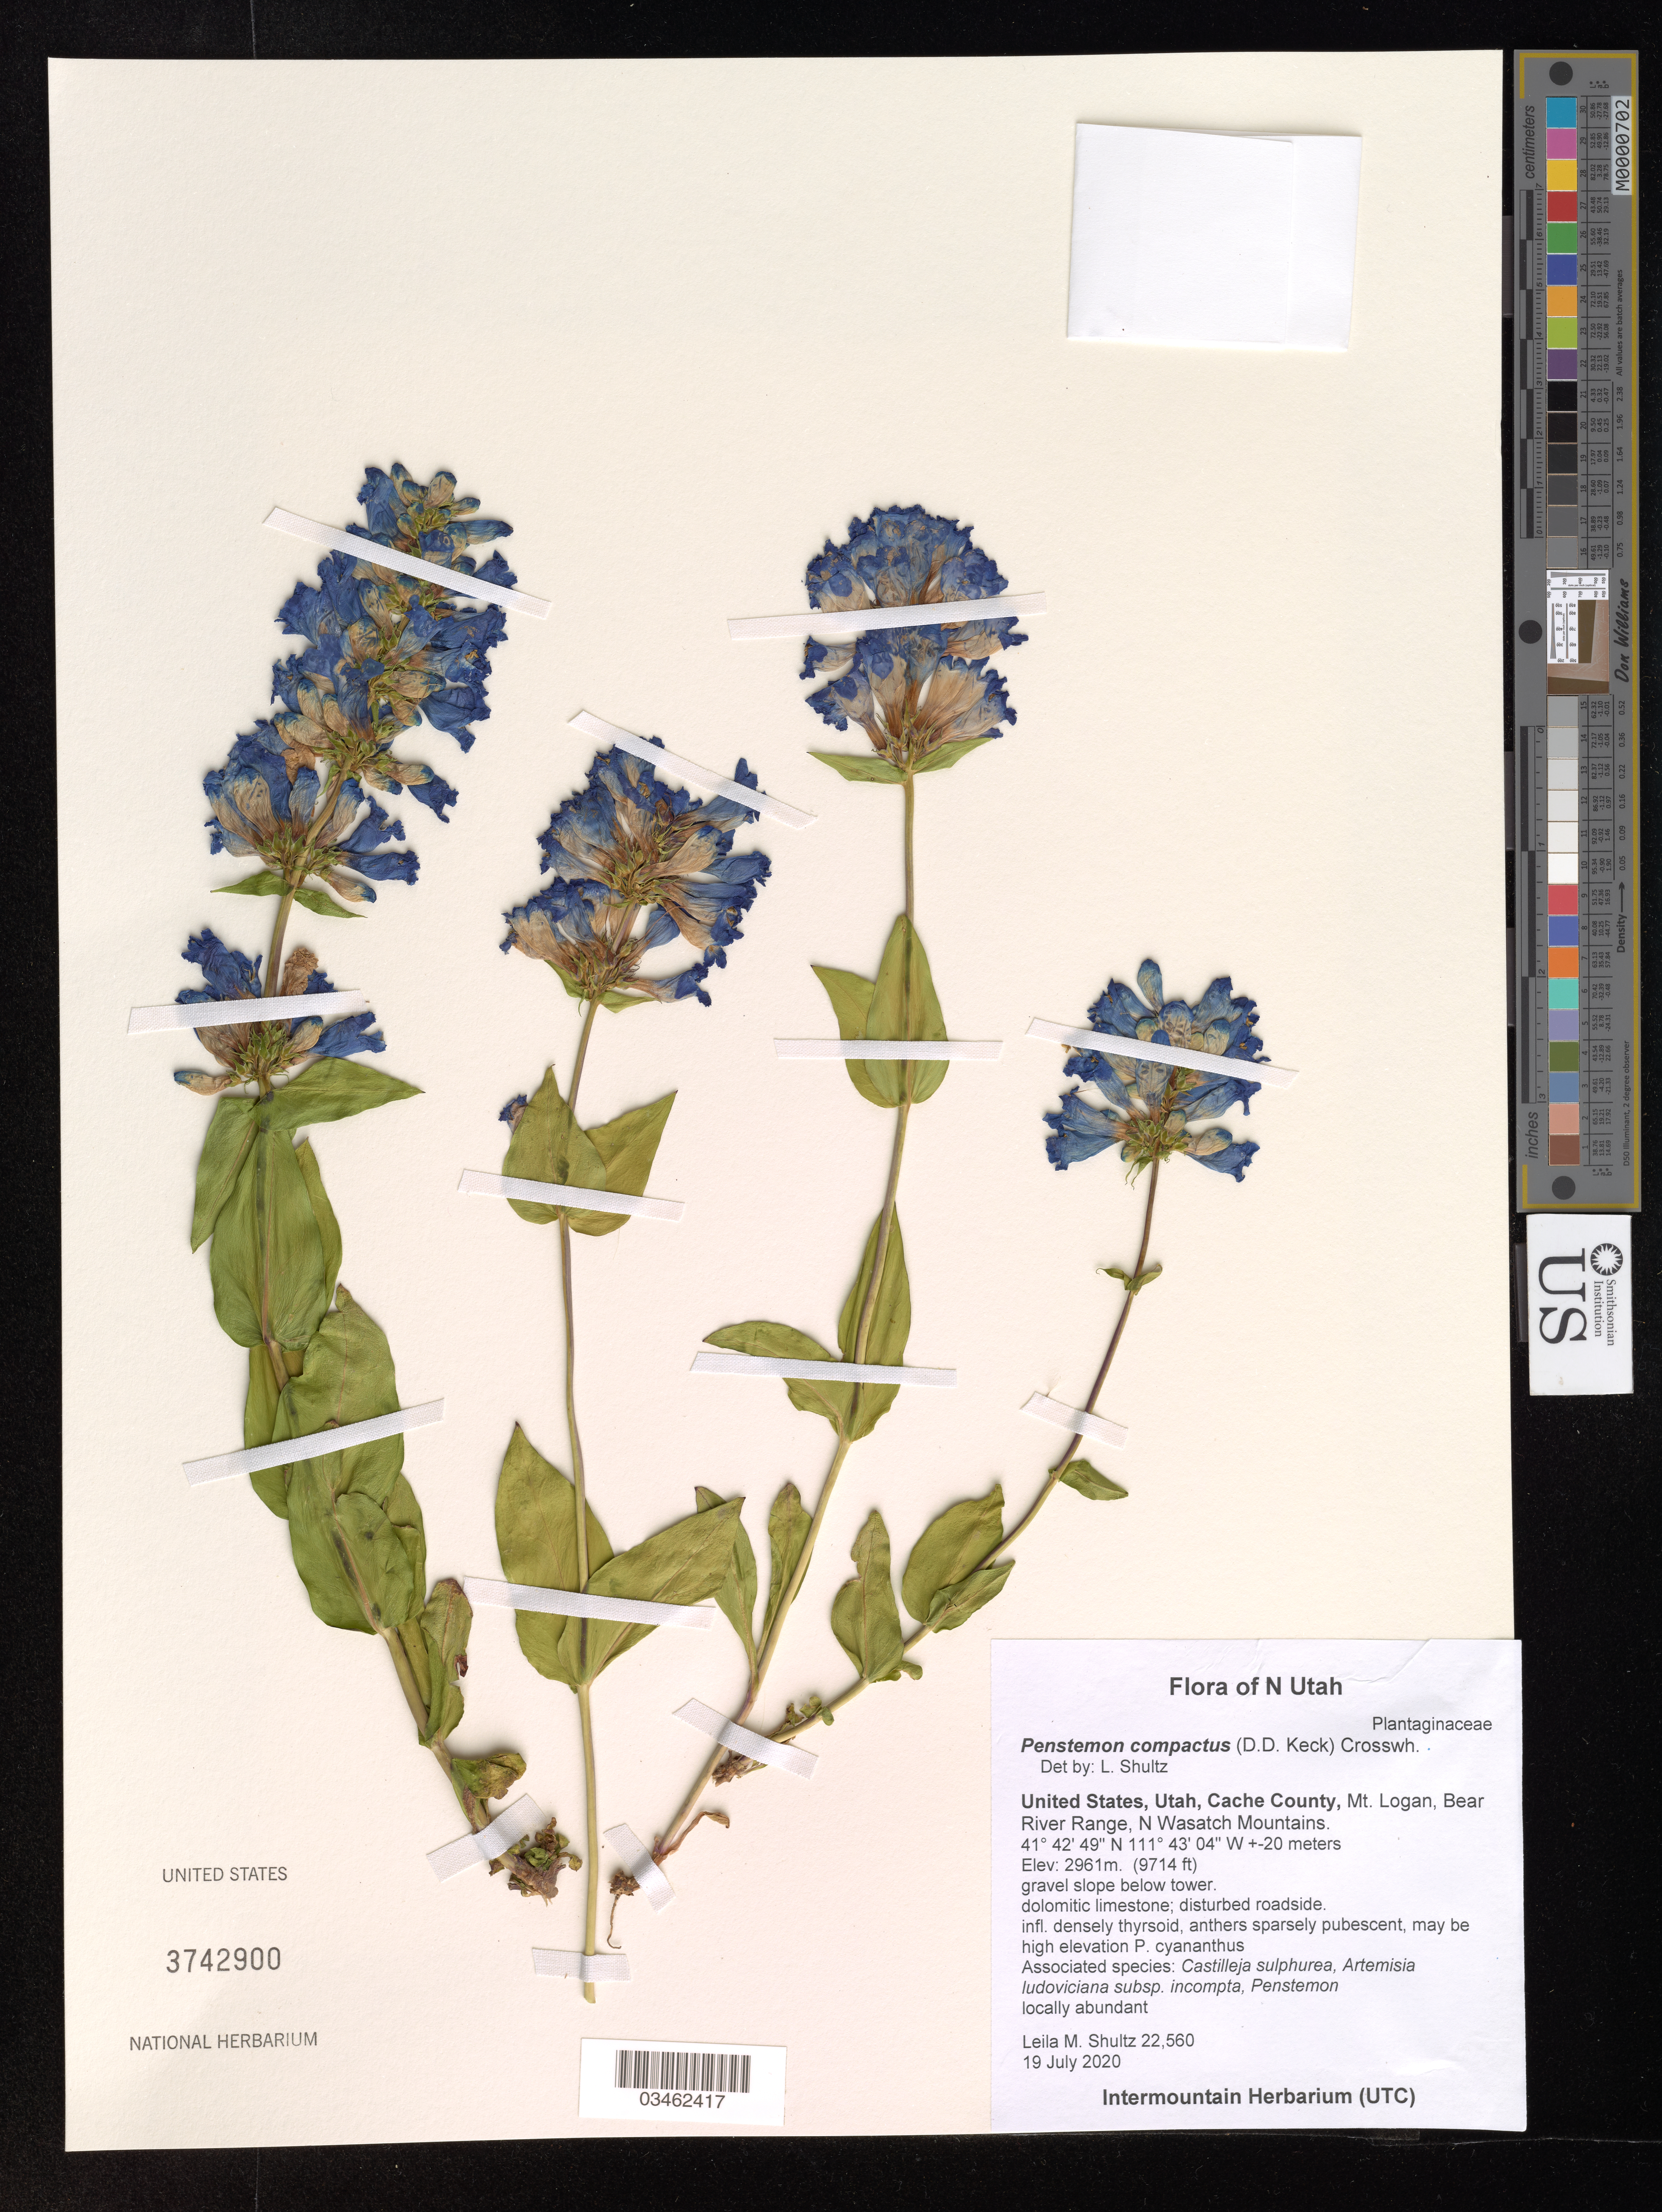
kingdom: Plantae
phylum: Tracheophyta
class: Magnoliopsida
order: Lamiales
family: Plantaginaceae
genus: Penstemon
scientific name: Penstemon compactus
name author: (D.D. Keck) Crosswh.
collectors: L. Shultz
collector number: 22,560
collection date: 2020-07-19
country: United States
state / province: Utah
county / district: Cache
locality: Cache County, Mt. Logan, Bear River Range, N Wasatch Mountains. +-20 meters.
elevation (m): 2961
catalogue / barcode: US 3742900